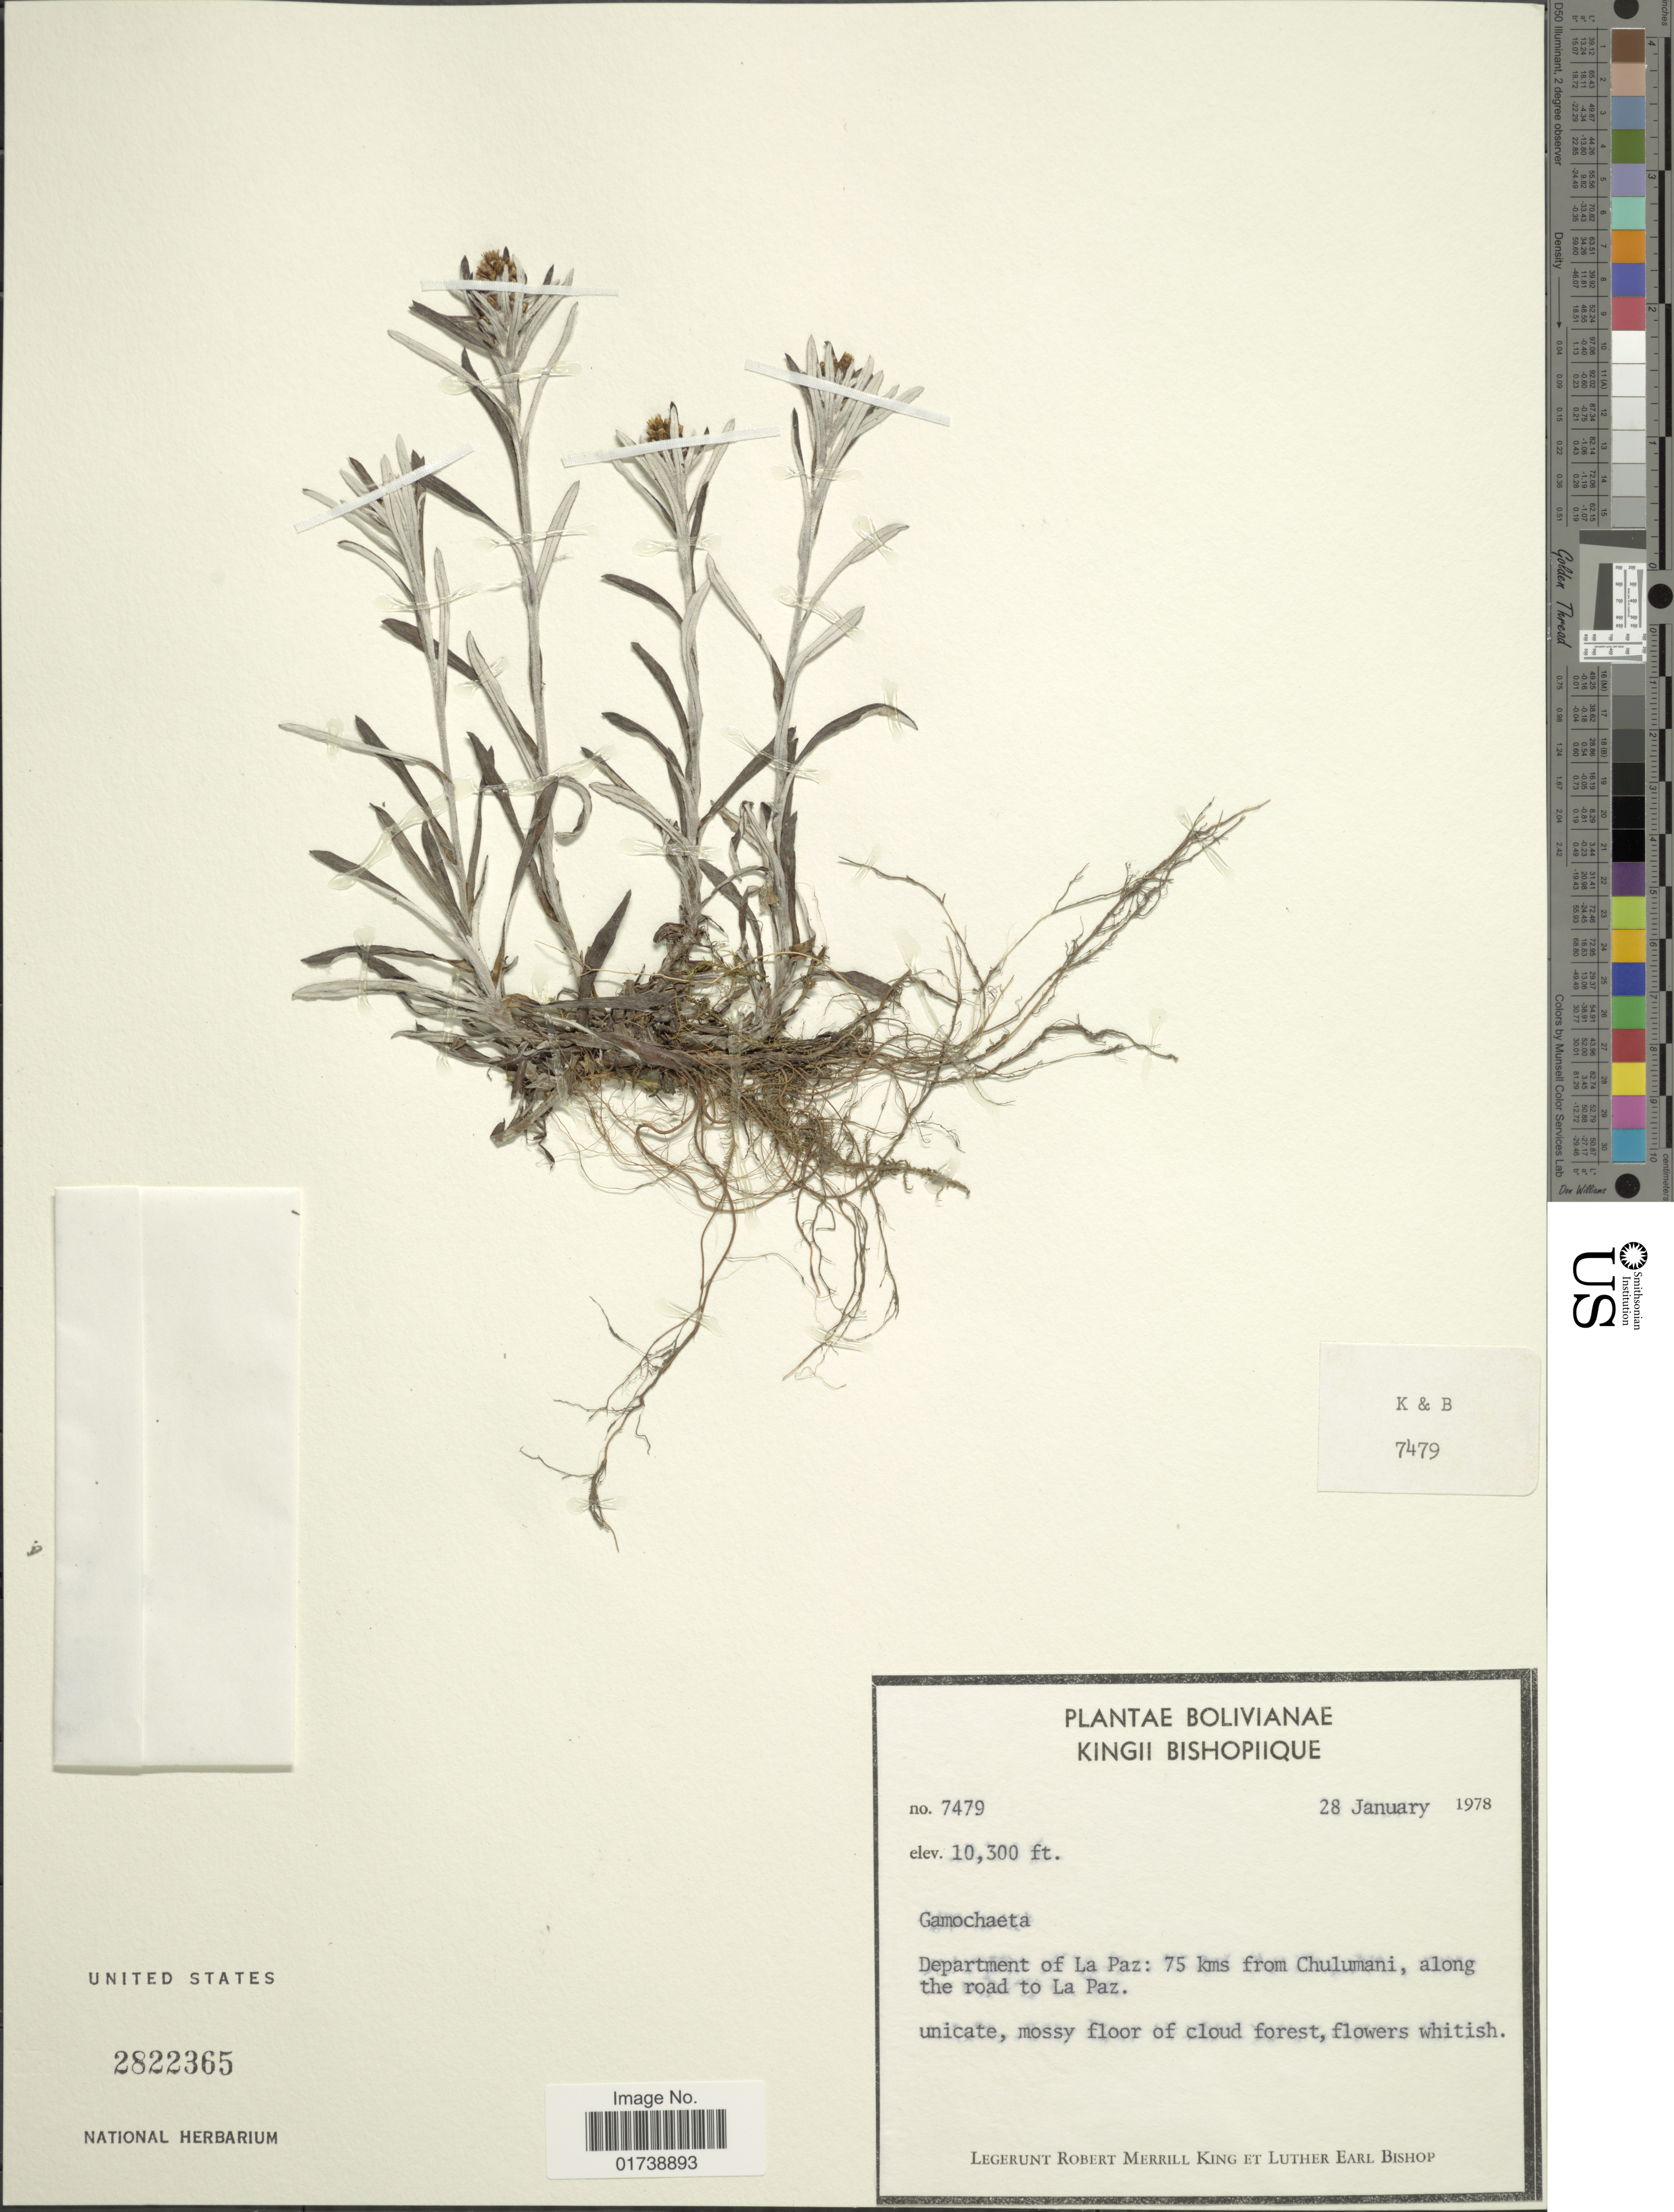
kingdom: Plantae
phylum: Tracheophyta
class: Magnoliopsida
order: Asterales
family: Asteraceae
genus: Gamochaeta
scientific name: Gamochaeta sp.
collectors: R. M. King & L. E. Bishop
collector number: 7479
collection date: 1978-01-28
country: Bolivia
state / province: La Paz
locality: Bolivianae, 75 kms from Chulumani, along the road to La Paz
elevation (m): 3139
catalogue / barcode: US 2822365